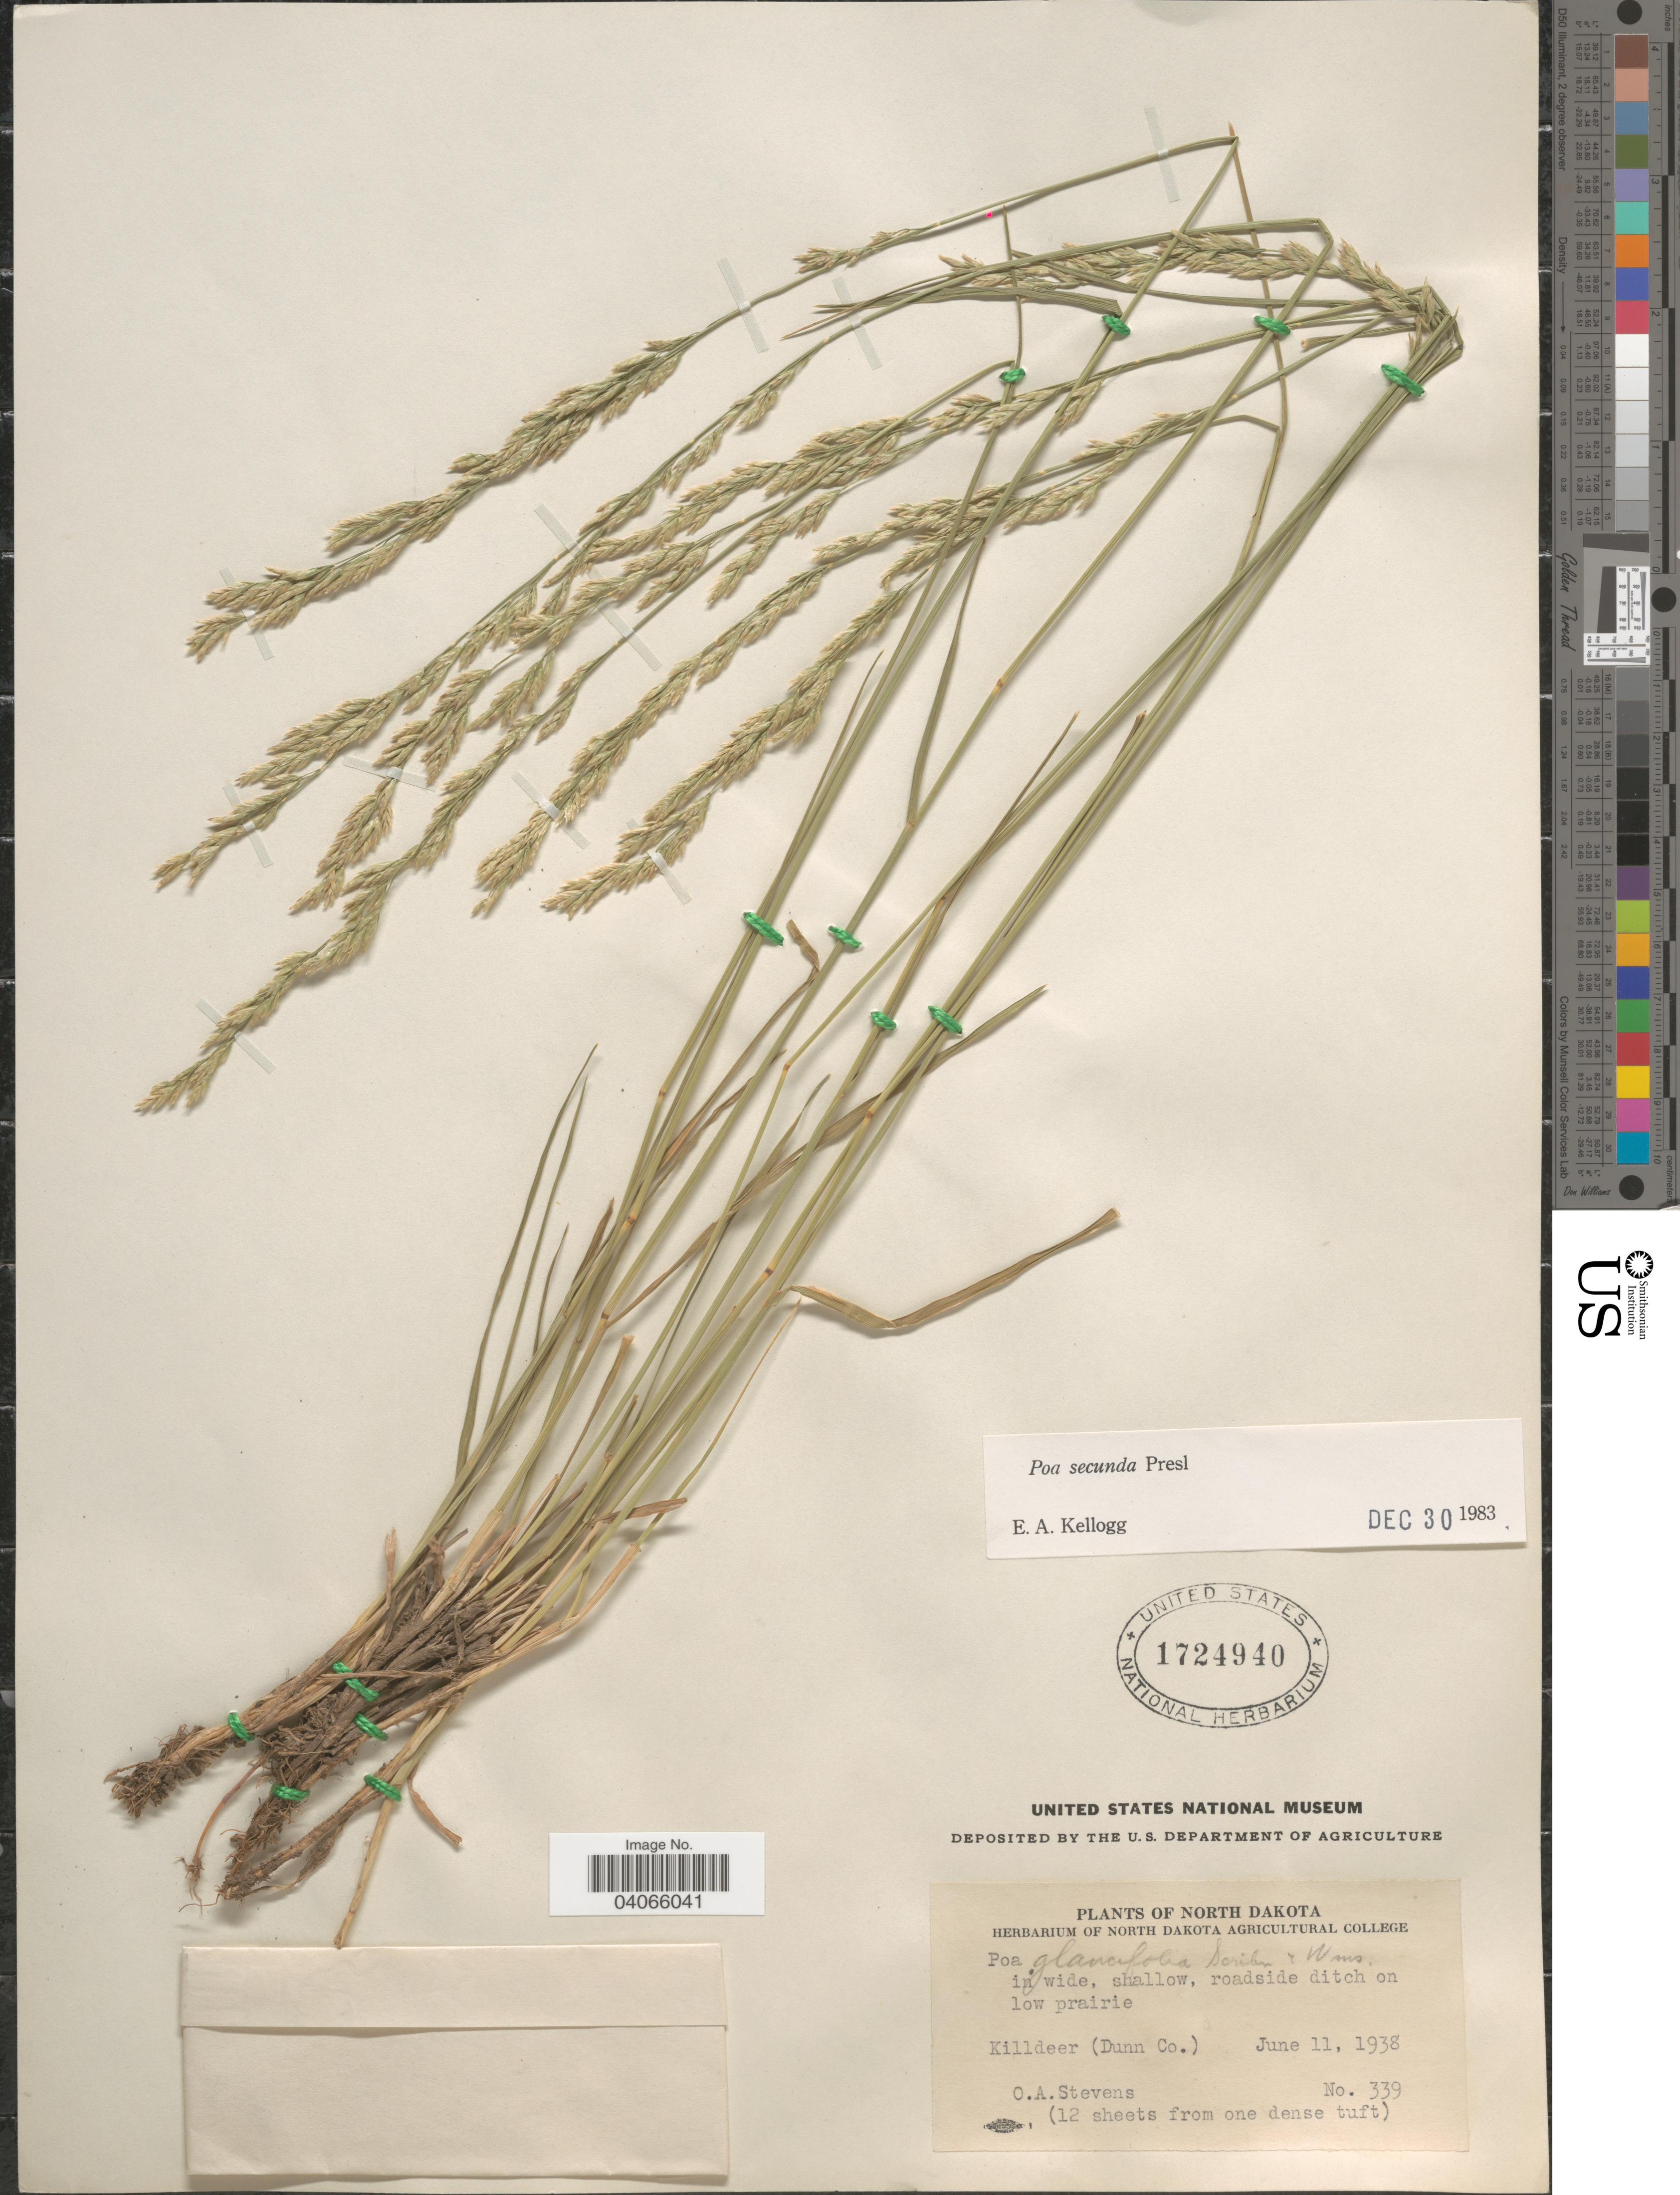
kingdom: Plantae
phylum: Tracheophyta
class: Liliopsida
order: Poales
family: Poaceae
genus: Poa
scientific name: Poa secunda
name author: J. Presl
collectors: O. A. Stevens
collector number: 339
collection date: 1938-06-11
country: United States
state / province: North Dakota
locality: Killdeer (Dunn Co.).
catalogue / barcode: US 1724940